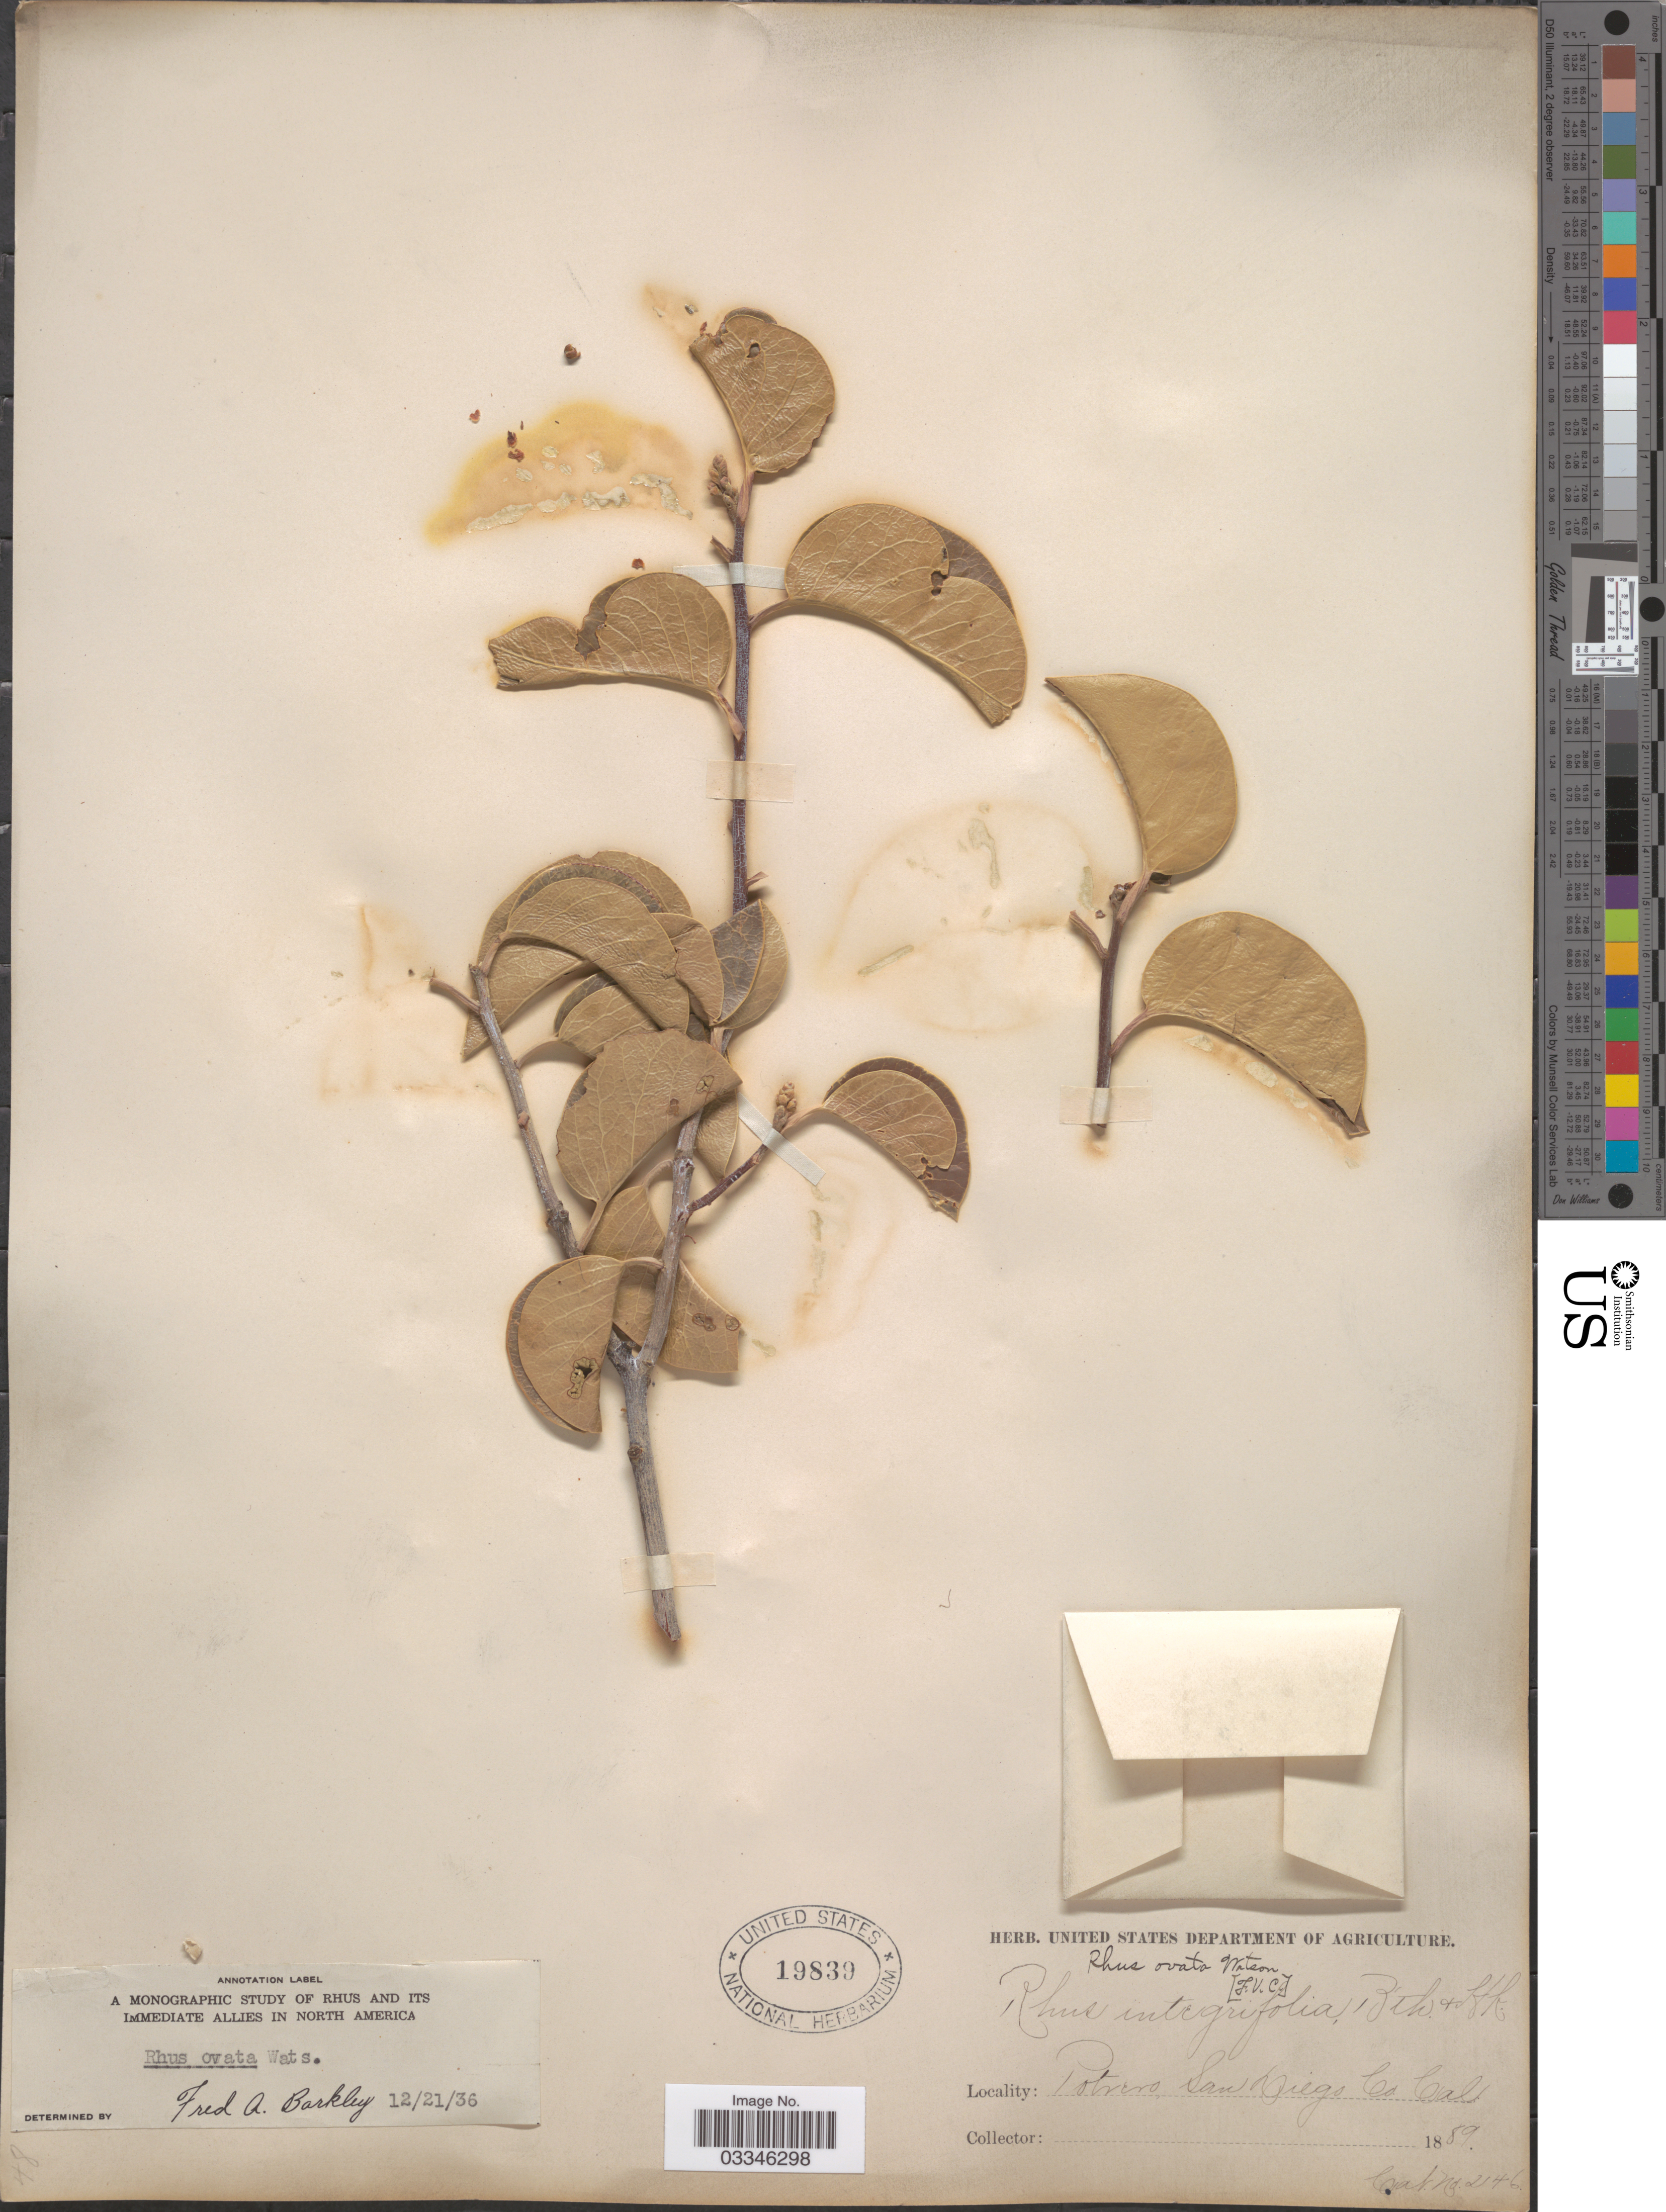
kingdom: Plantae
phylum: Tracheophyta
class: Magnoliopsida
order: Sapindales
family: Anacardiaceae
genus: Rhus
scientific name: Rhus ovata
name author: S. Watson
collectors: ex herb. U. S. Department of Agriculture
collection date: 1889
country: United States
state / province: California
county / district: San Diego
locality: Potrero, San Diego Co.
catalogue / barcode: US 19839